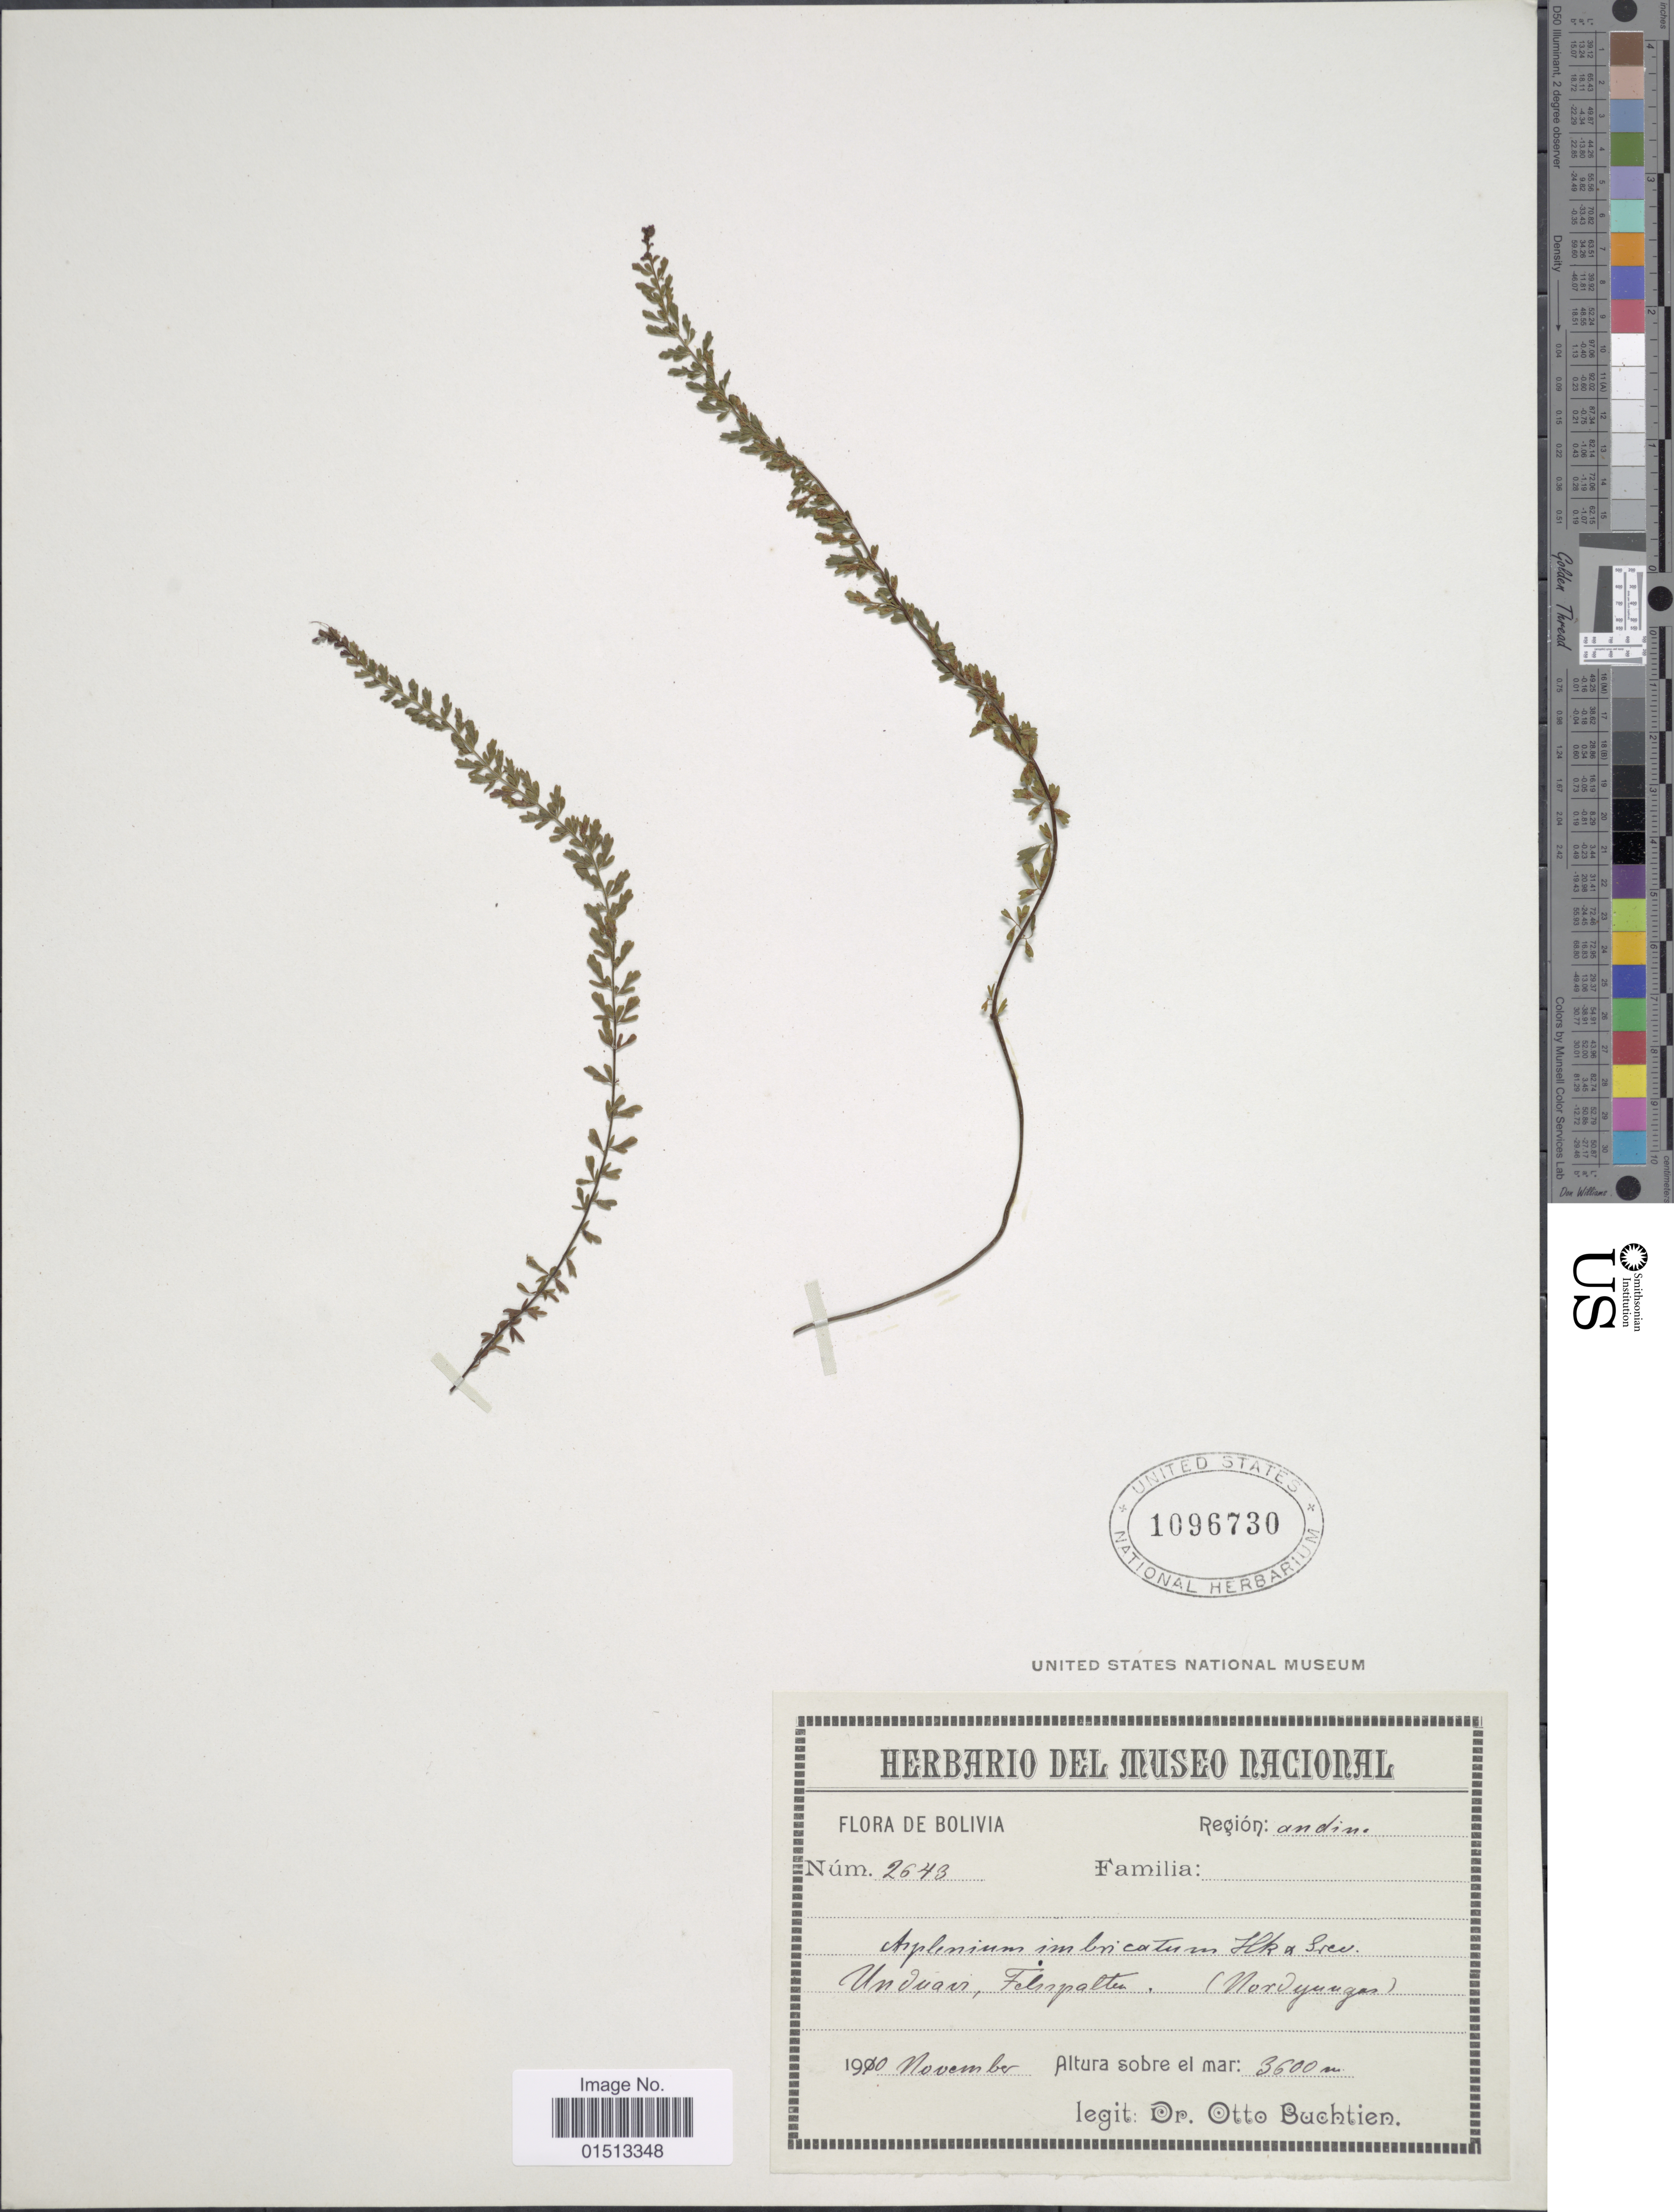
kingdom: Plantae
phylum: Tracheophyta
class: Polypodiopsida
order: Polypodiales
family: Aspleniaceae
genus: Asplenium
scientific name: Asplenium triphyllum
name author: C. Presl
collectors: O. Buchtien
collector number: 2643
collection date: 1910-11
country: Bolivia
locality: Unduavi, Filinpalten (Nordyungas).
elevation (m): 3600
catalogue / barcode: US 1096730